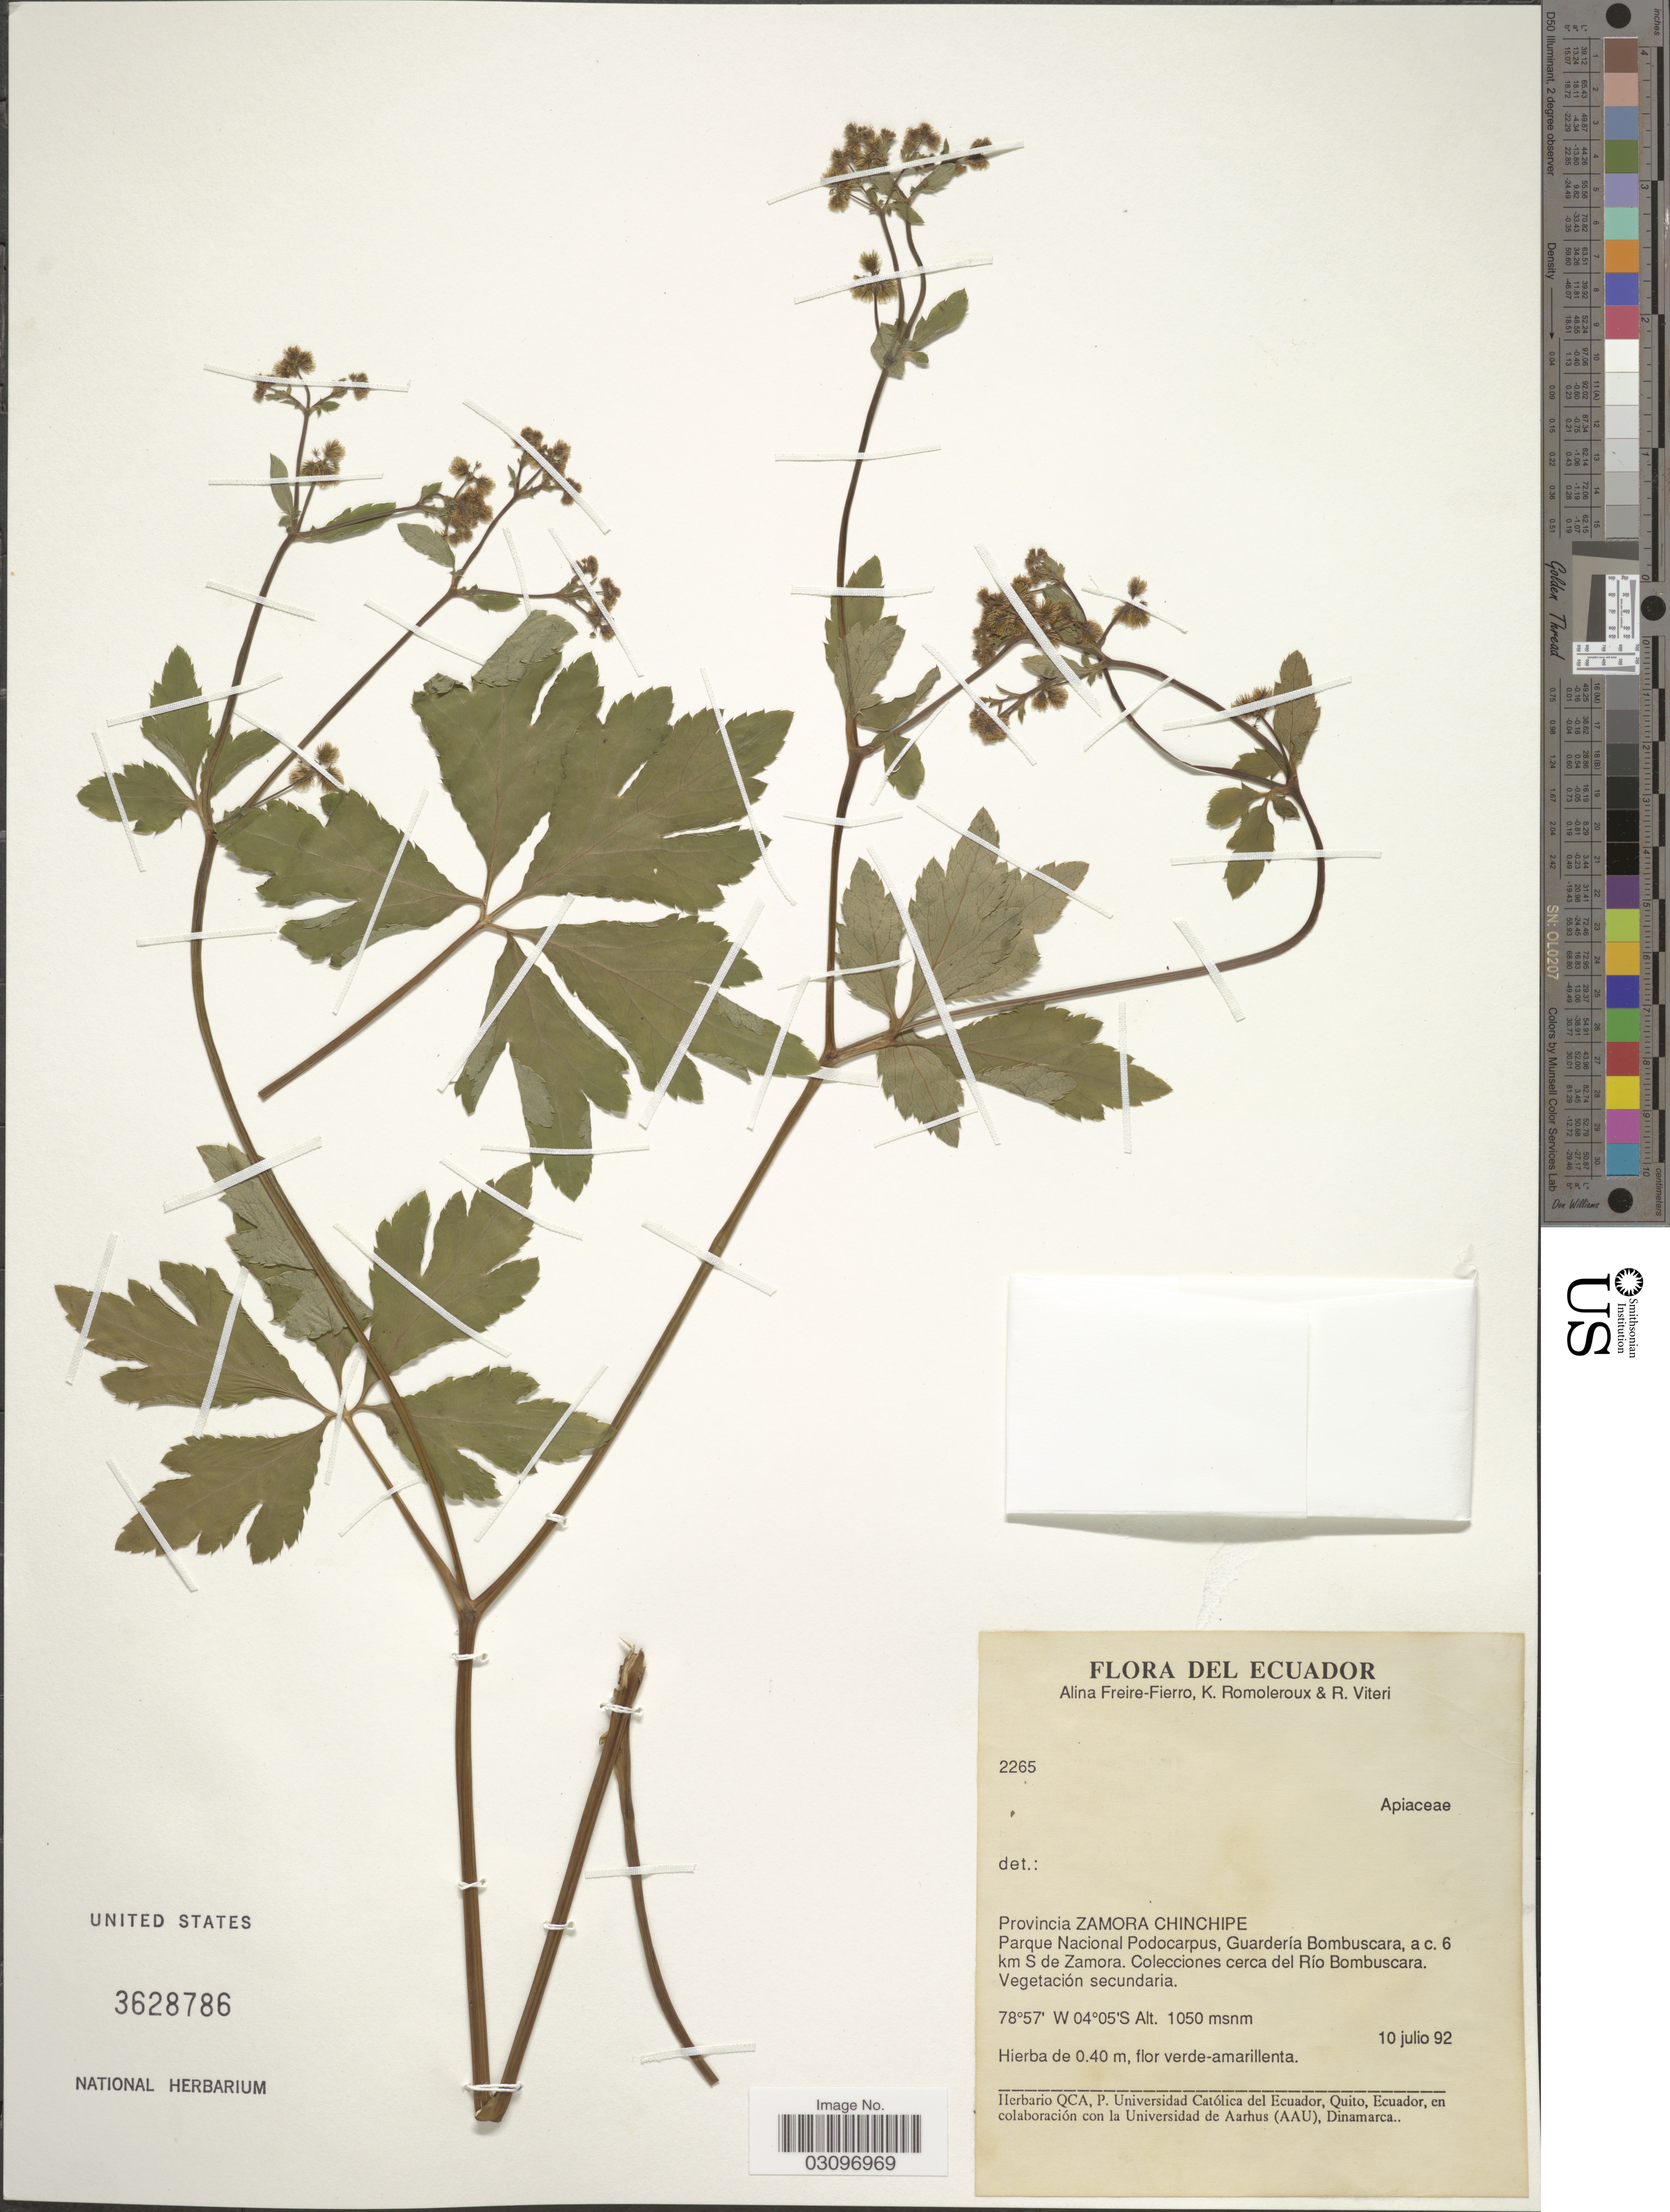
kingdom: Plantae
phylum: Tracheophyta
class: Magnoliopsida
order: Apiales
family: Apiaceae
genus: Sanicula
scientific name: Sanicula sp.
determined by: Nee, Michael H.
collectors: A. Freire-Fierro, K. Romoleroux & R. Viteri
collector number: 2265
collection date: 1992-07-10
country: Ecuador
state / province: Zamora-Chinchipe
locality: Parque Nacional Podocarpus, Guarderia Bombuscara, a c. 6 km S de Zamora. Colecciones cerca del Rio Bombuscara.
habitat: Vegetacion secundaria.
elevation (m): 1050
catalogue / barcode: US 3628786